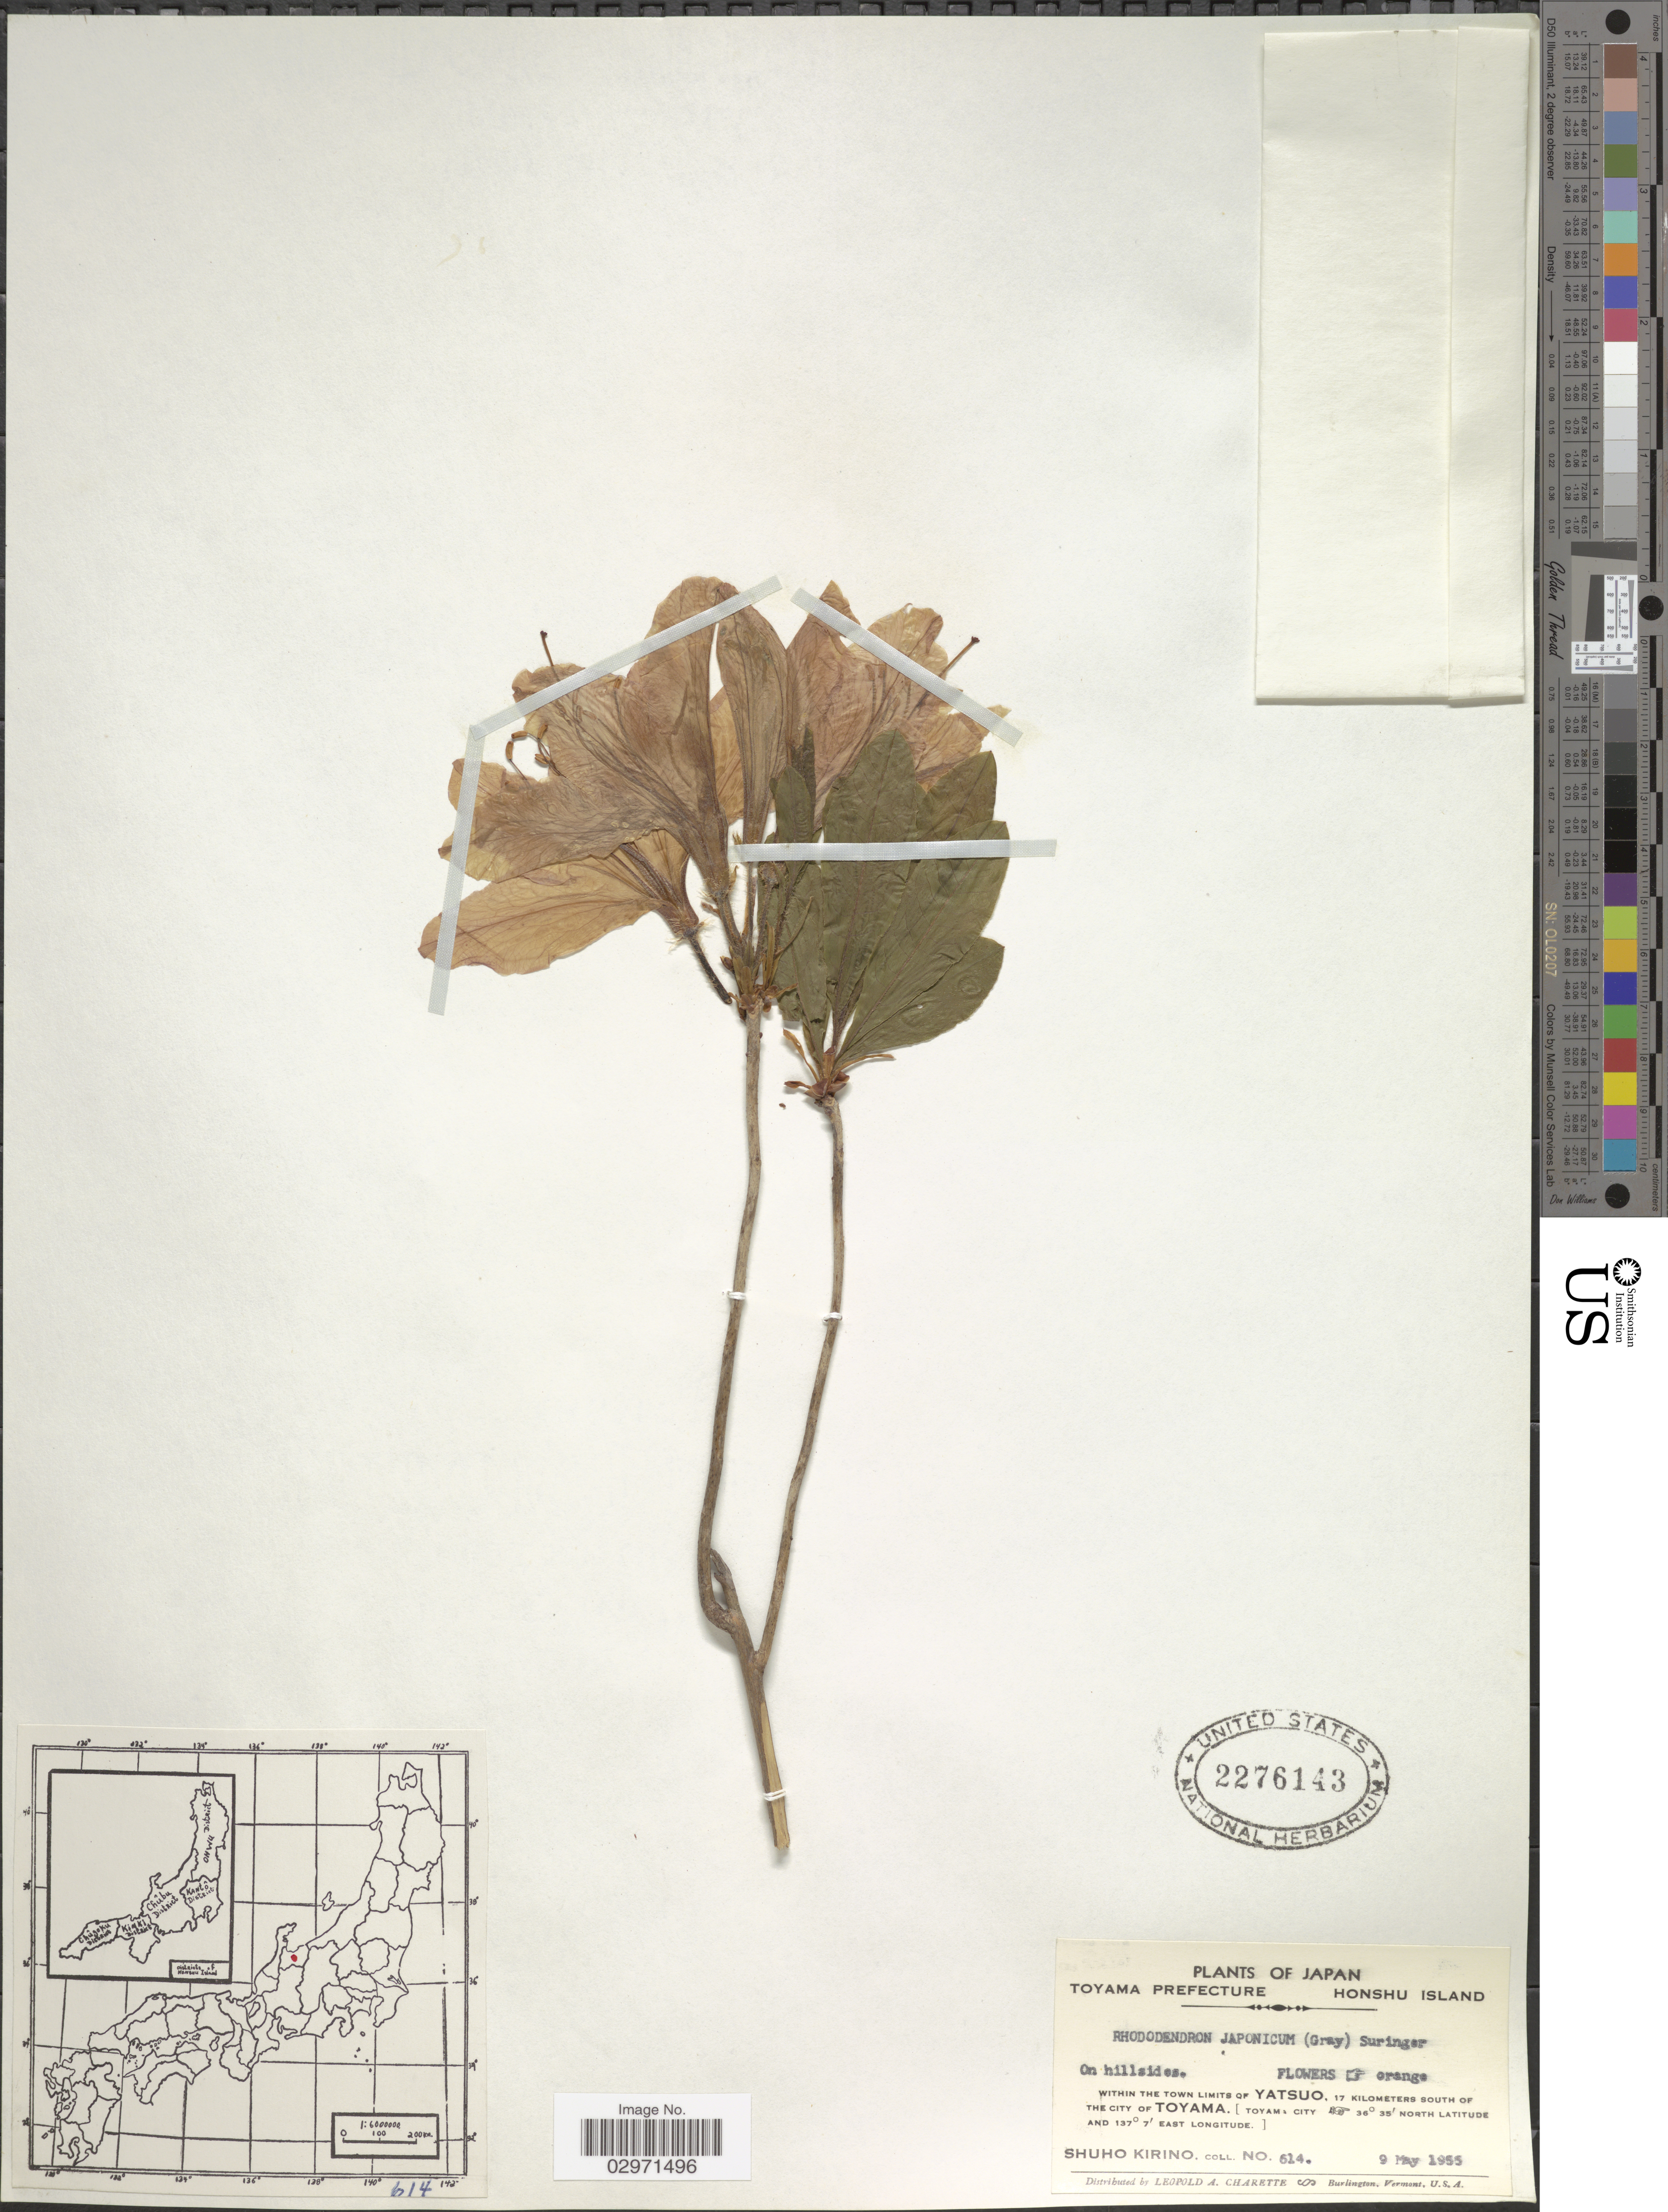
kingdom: Plantae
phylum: Tracheophyta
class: Magnoliopsida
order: Ericales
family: Ericaceae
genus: Rhododendron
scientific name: Rhododendron japonicum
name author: (A. Gray) Suringar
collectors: S. Kirino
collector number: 614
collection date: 1955-05-09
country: Japan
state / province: Toyama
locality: Toyama Prefecture. Honshu Island. Within the limits of Yatsuo, 17 kilometers south of the city of Toyama. [Toyama City.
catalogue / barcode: US 2276143